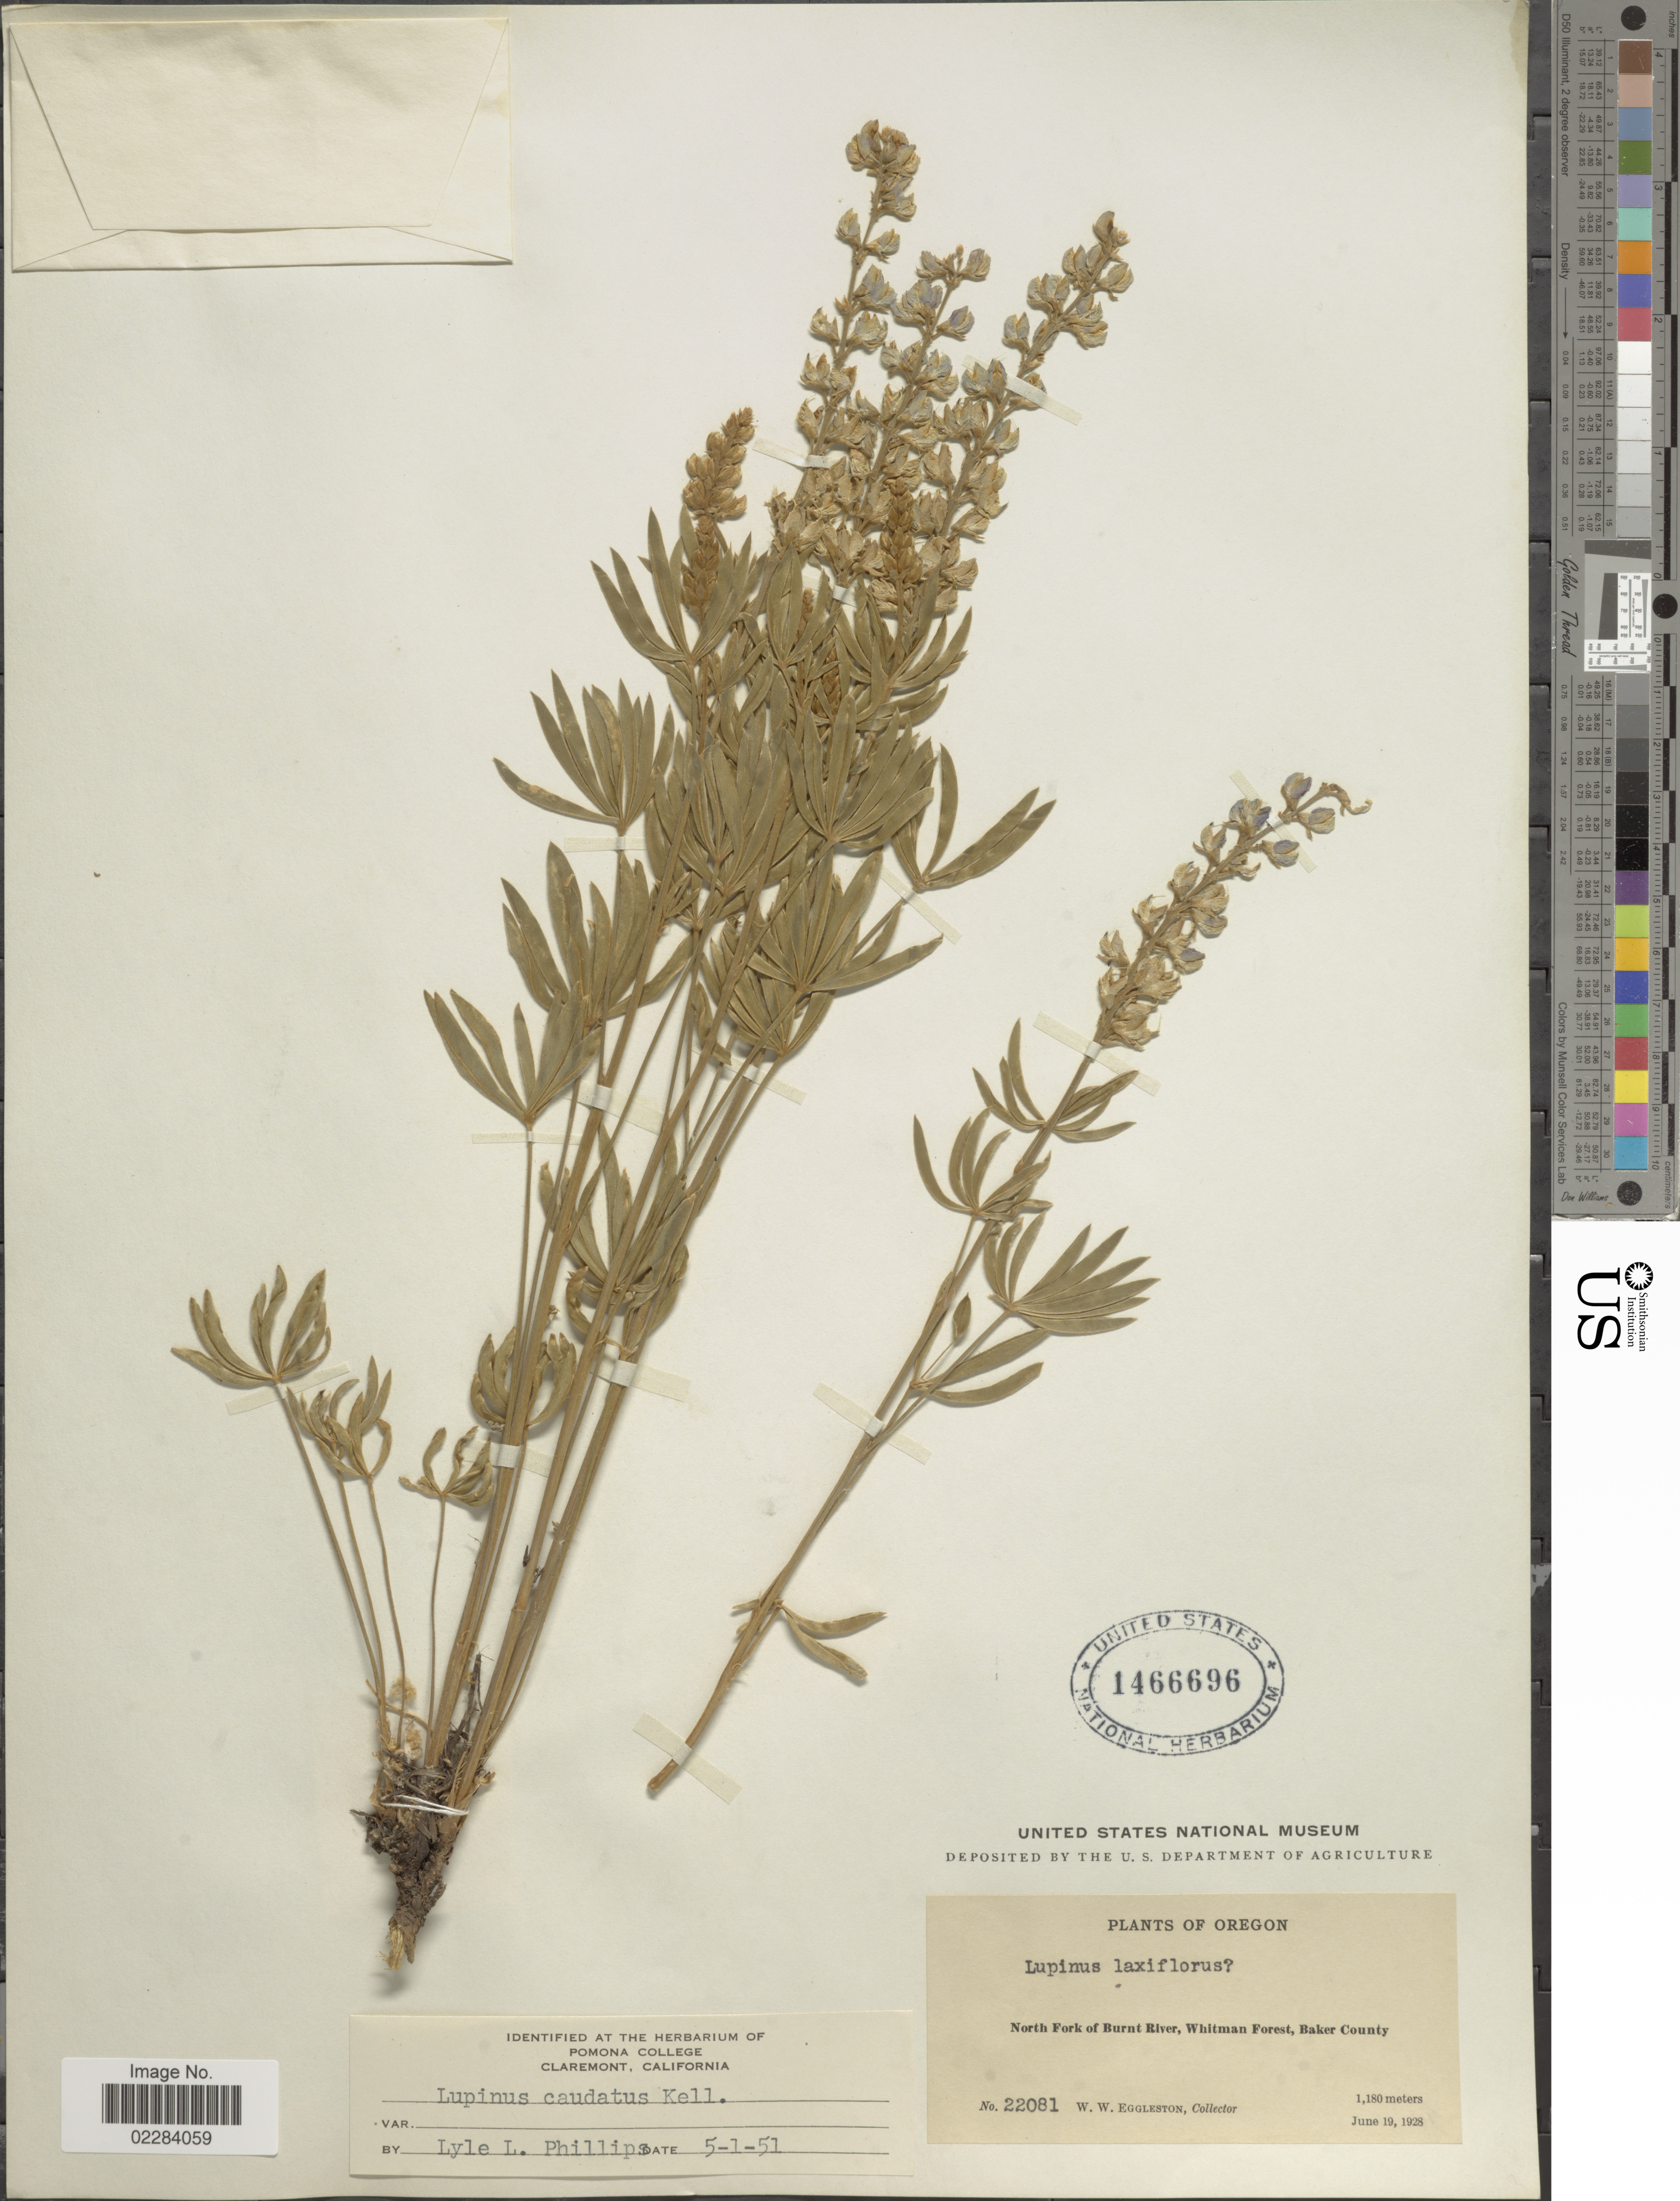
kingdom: Plantae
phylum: Tracheophyta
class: Magnoliopsida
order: Fabales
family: Fabaceae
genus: Lupinus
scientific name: Lupinus caudatus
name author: Kellogg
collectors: W. W. Eggleston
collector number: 22081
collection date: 1928-06-19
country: United States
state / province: Oregon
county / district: Baker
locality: North Fork of Burnt River, Whitman Forest, Baker County.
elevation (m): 1180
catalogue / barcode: US 1466696